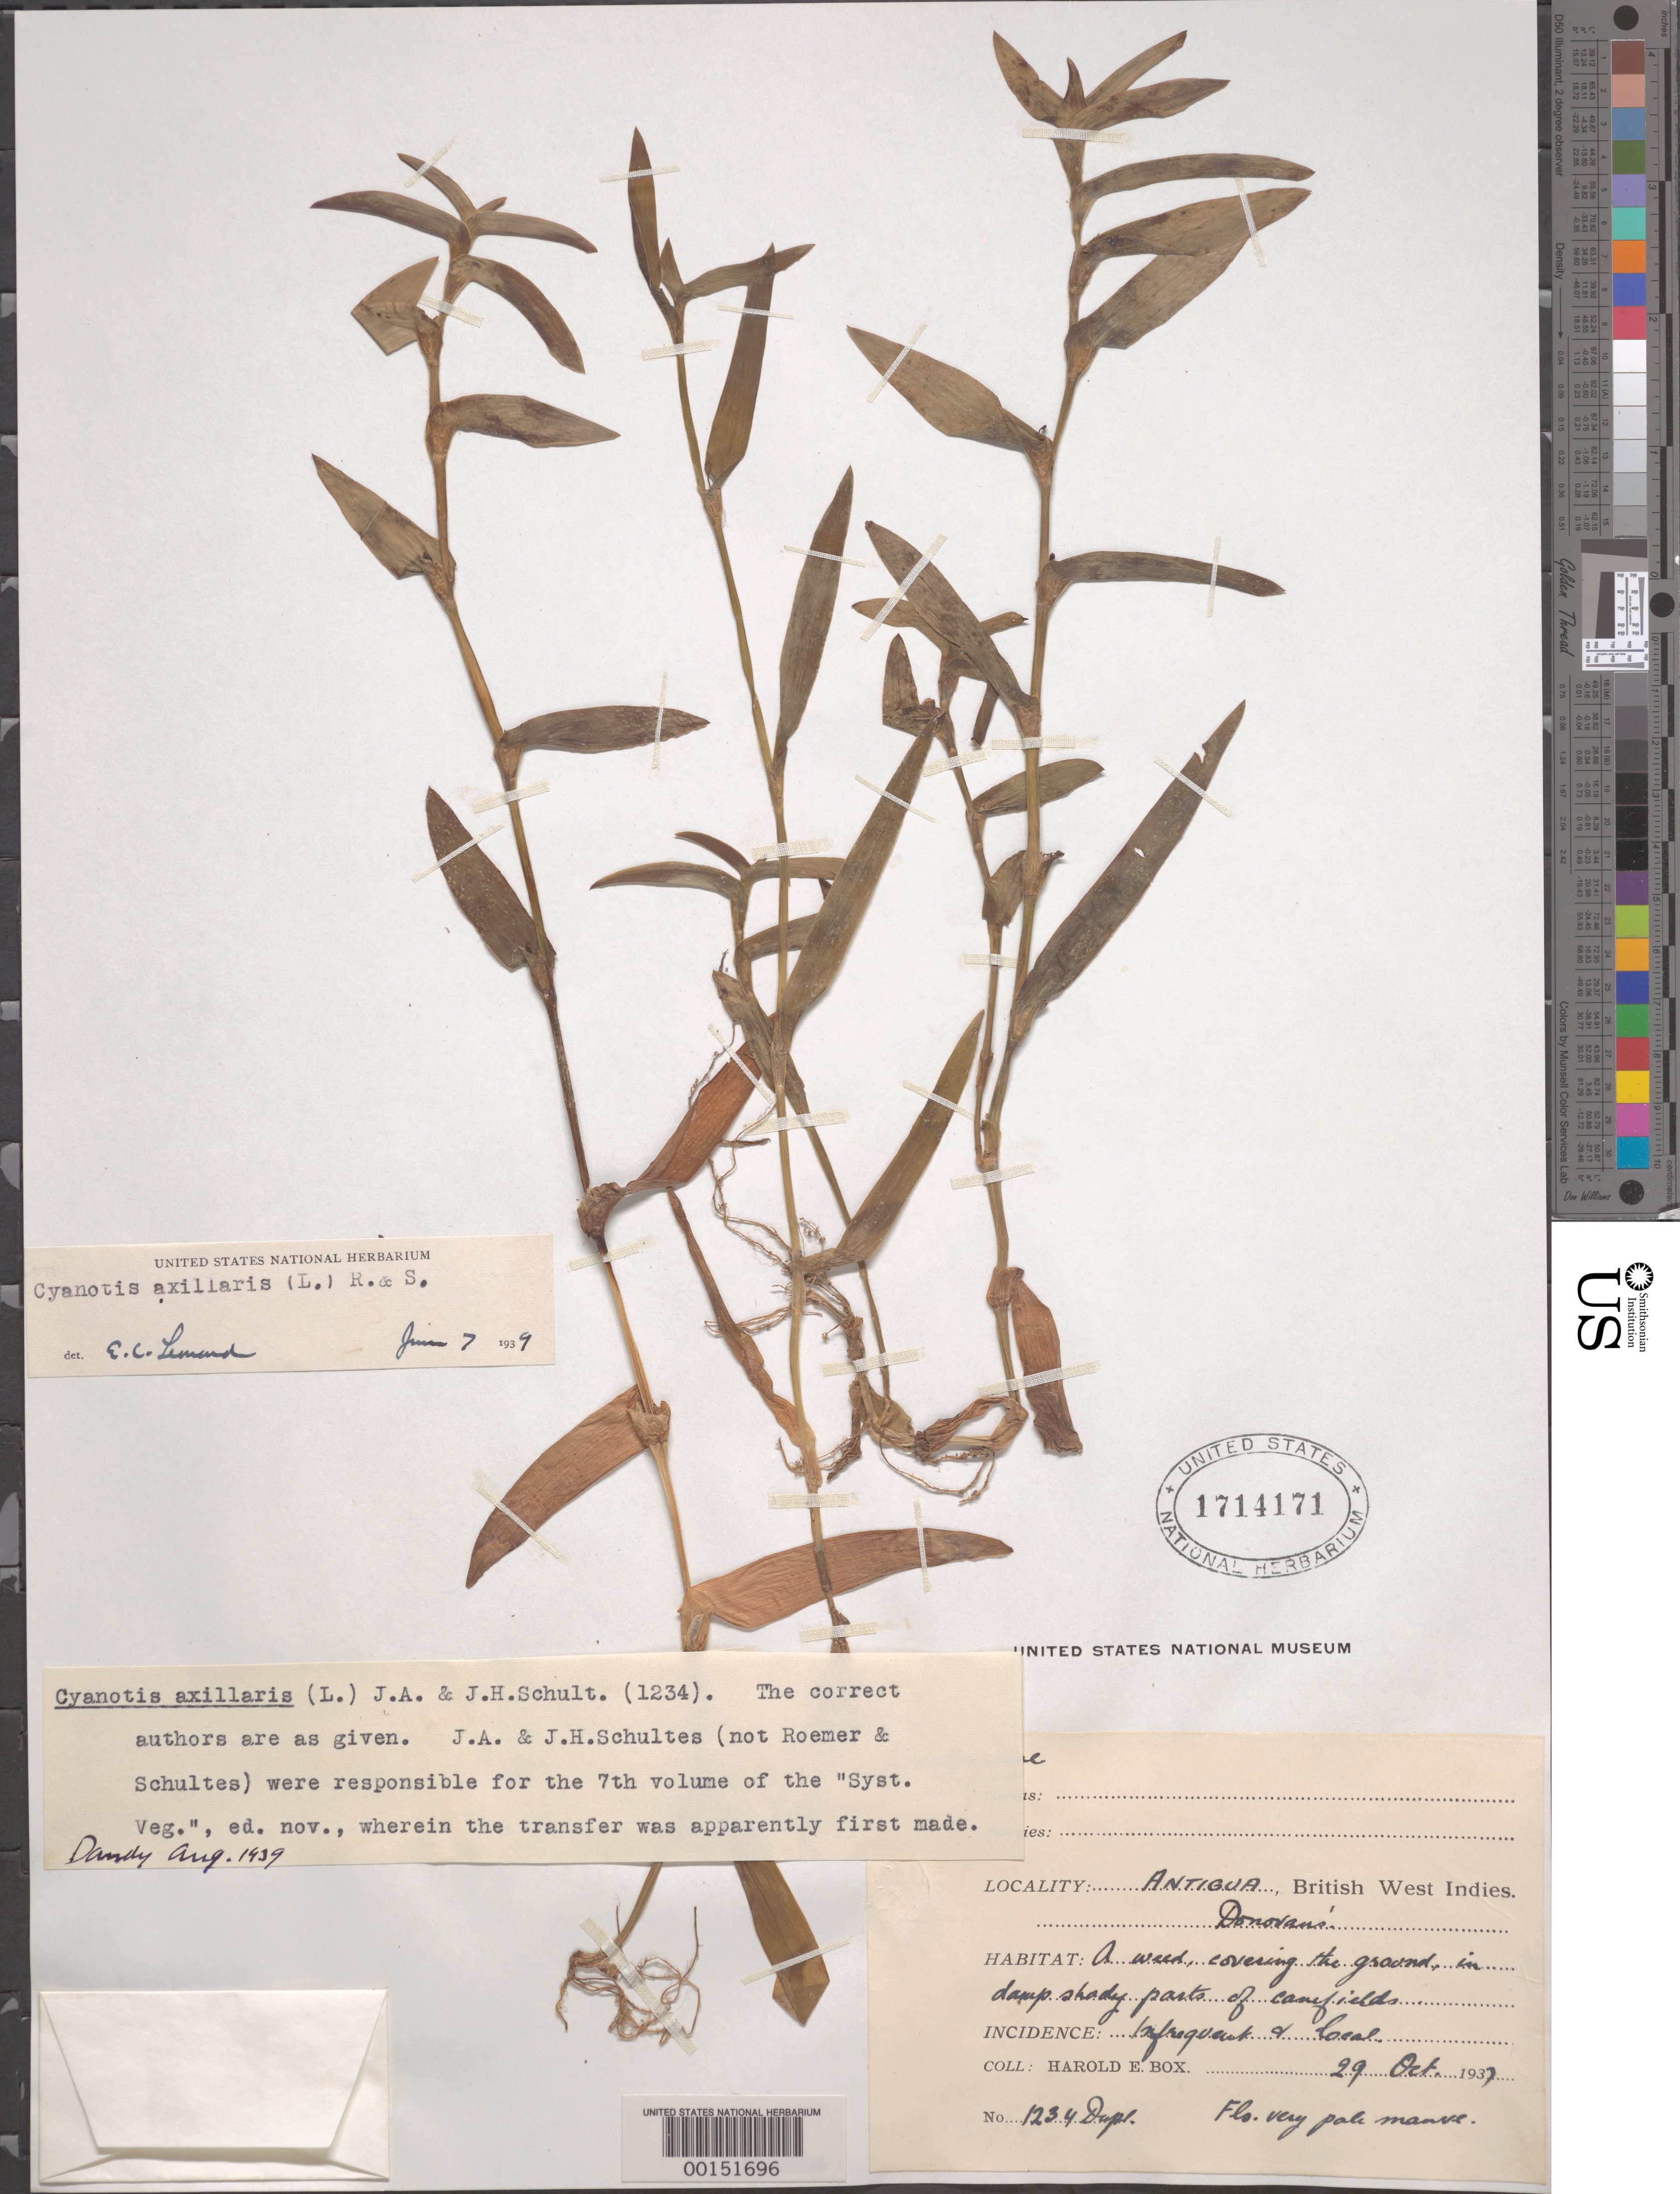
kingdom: Plantae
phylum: Tracheophyta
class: Liliopsida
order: Commelinales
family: Commelinaceae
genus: Cyanotis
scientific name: Cyanotis axillaris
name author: (L.) D. Don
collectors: H. E. Box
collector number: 1234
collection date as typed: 29 Oct 1937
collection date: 1937-10-29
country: Antigua and Barbuda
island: Antigua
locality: Donovans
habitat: Damp, shady area of canefield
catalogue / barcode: US 1714171